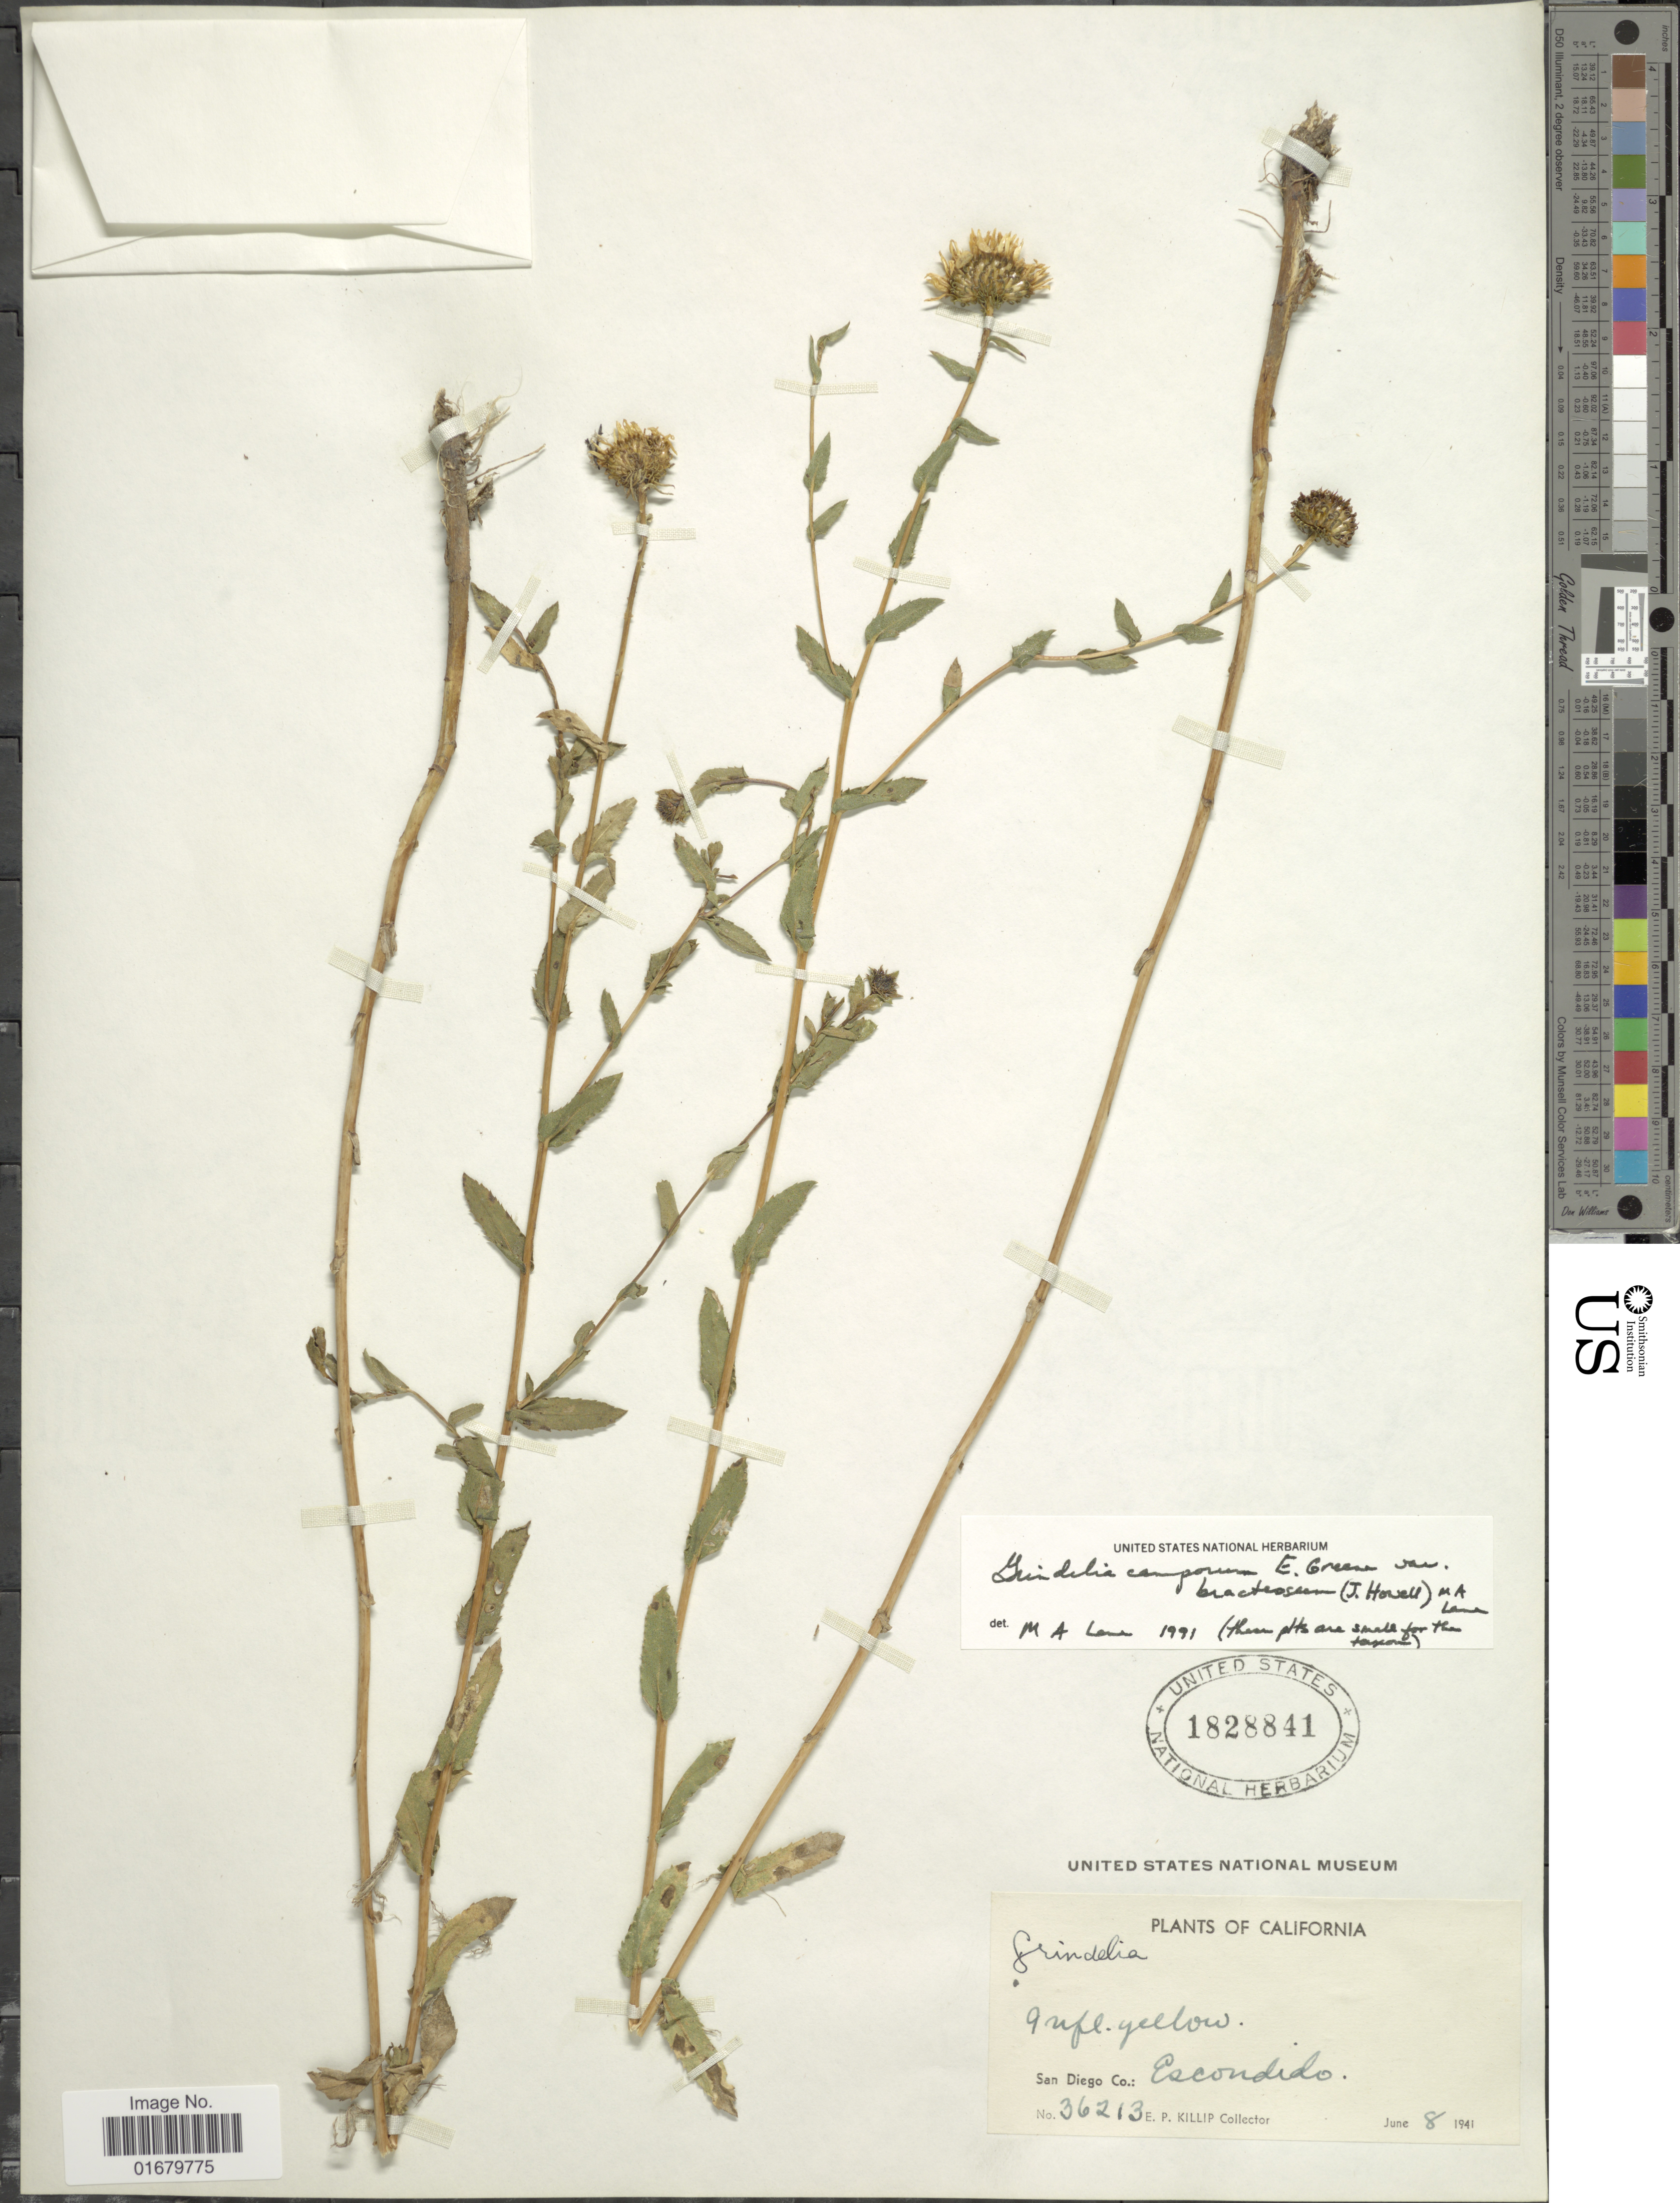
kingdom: Plantae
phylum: Tracheophyta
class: Magnoliopsida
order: Asterales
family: Asteraceae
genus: Grindelia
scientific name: Grindelia camporum var. bracteosa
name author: (J. Howell) M.A. Lane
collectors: E. P. Killip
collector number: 36213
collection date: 1941-06-08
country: United States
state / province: California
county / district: San Diego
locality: San Diego Co.: Escondido.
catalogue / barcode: US 1828841